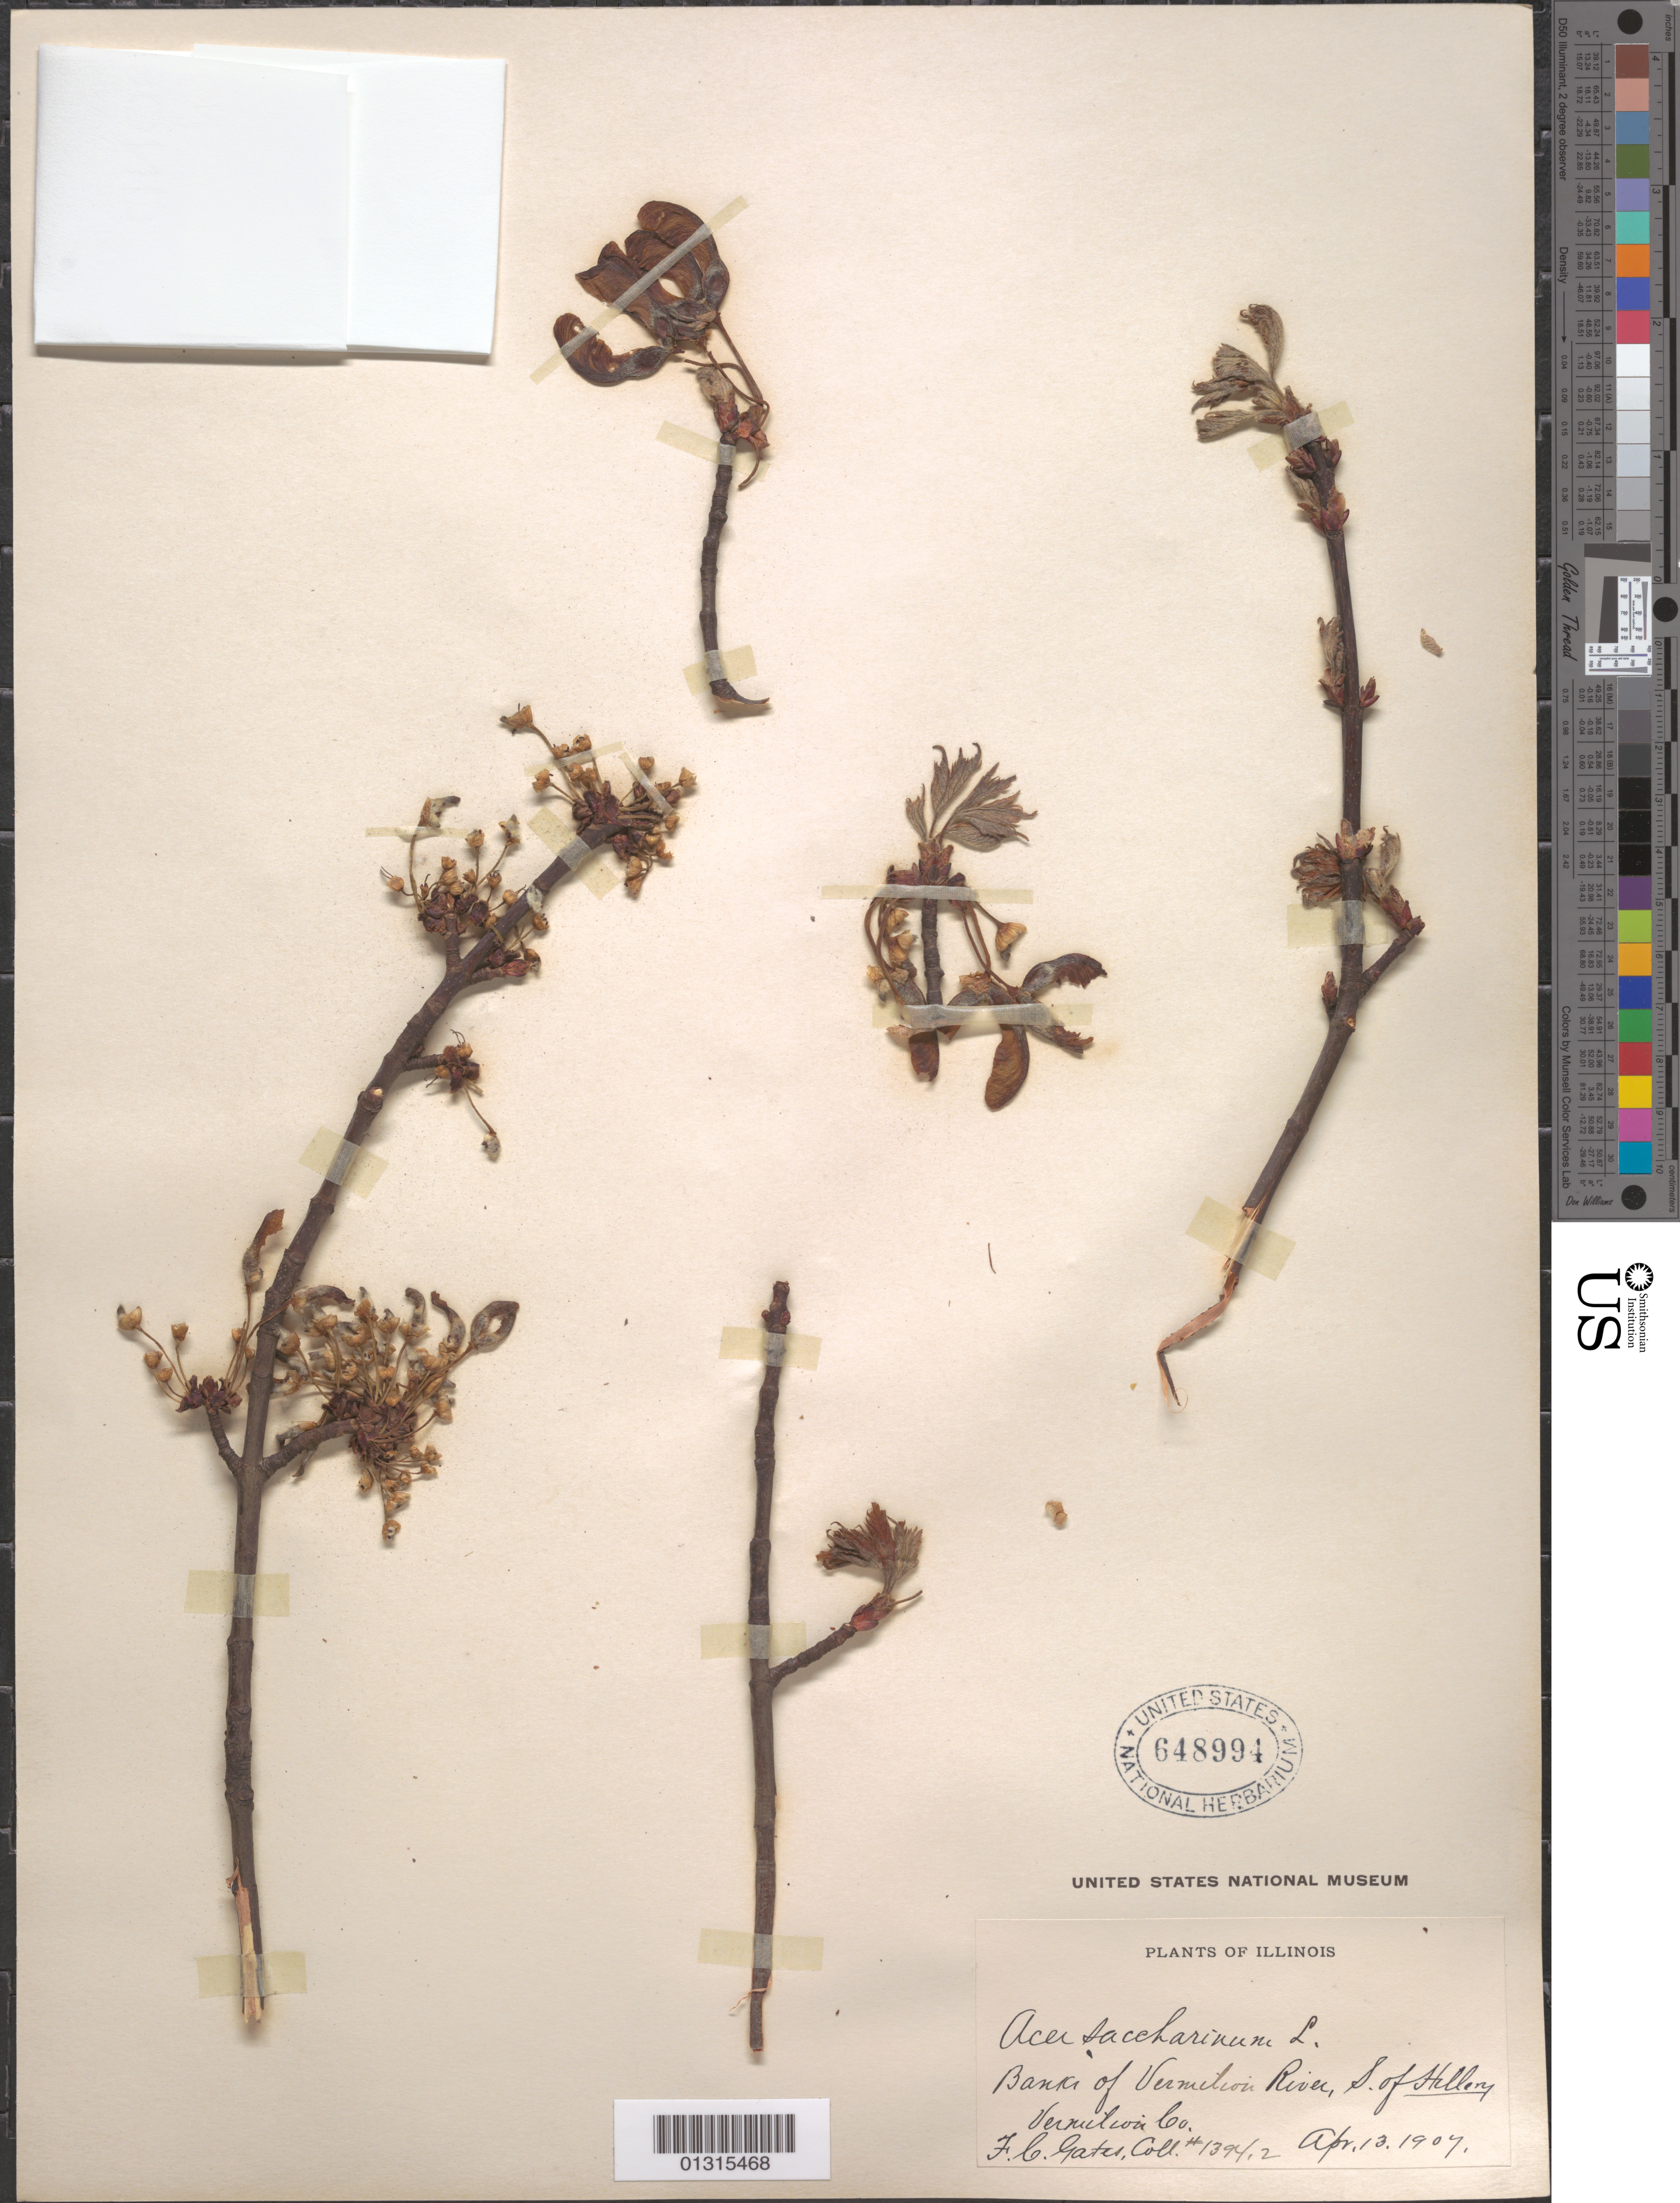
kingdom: Plantae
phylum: Tracheophyta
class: Magnoliopsida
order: Sapindales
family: Sapindaceae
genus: Acer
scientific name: Acer saccharinum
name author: L.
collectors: F. C. Gates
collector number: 1394.2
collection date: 1907-04-13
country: United States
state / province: Illinois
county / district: Vermilion County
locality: Vermilion County, banks of Vermilion river, S of Hillery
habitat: Banks of river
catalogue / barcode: US 648994